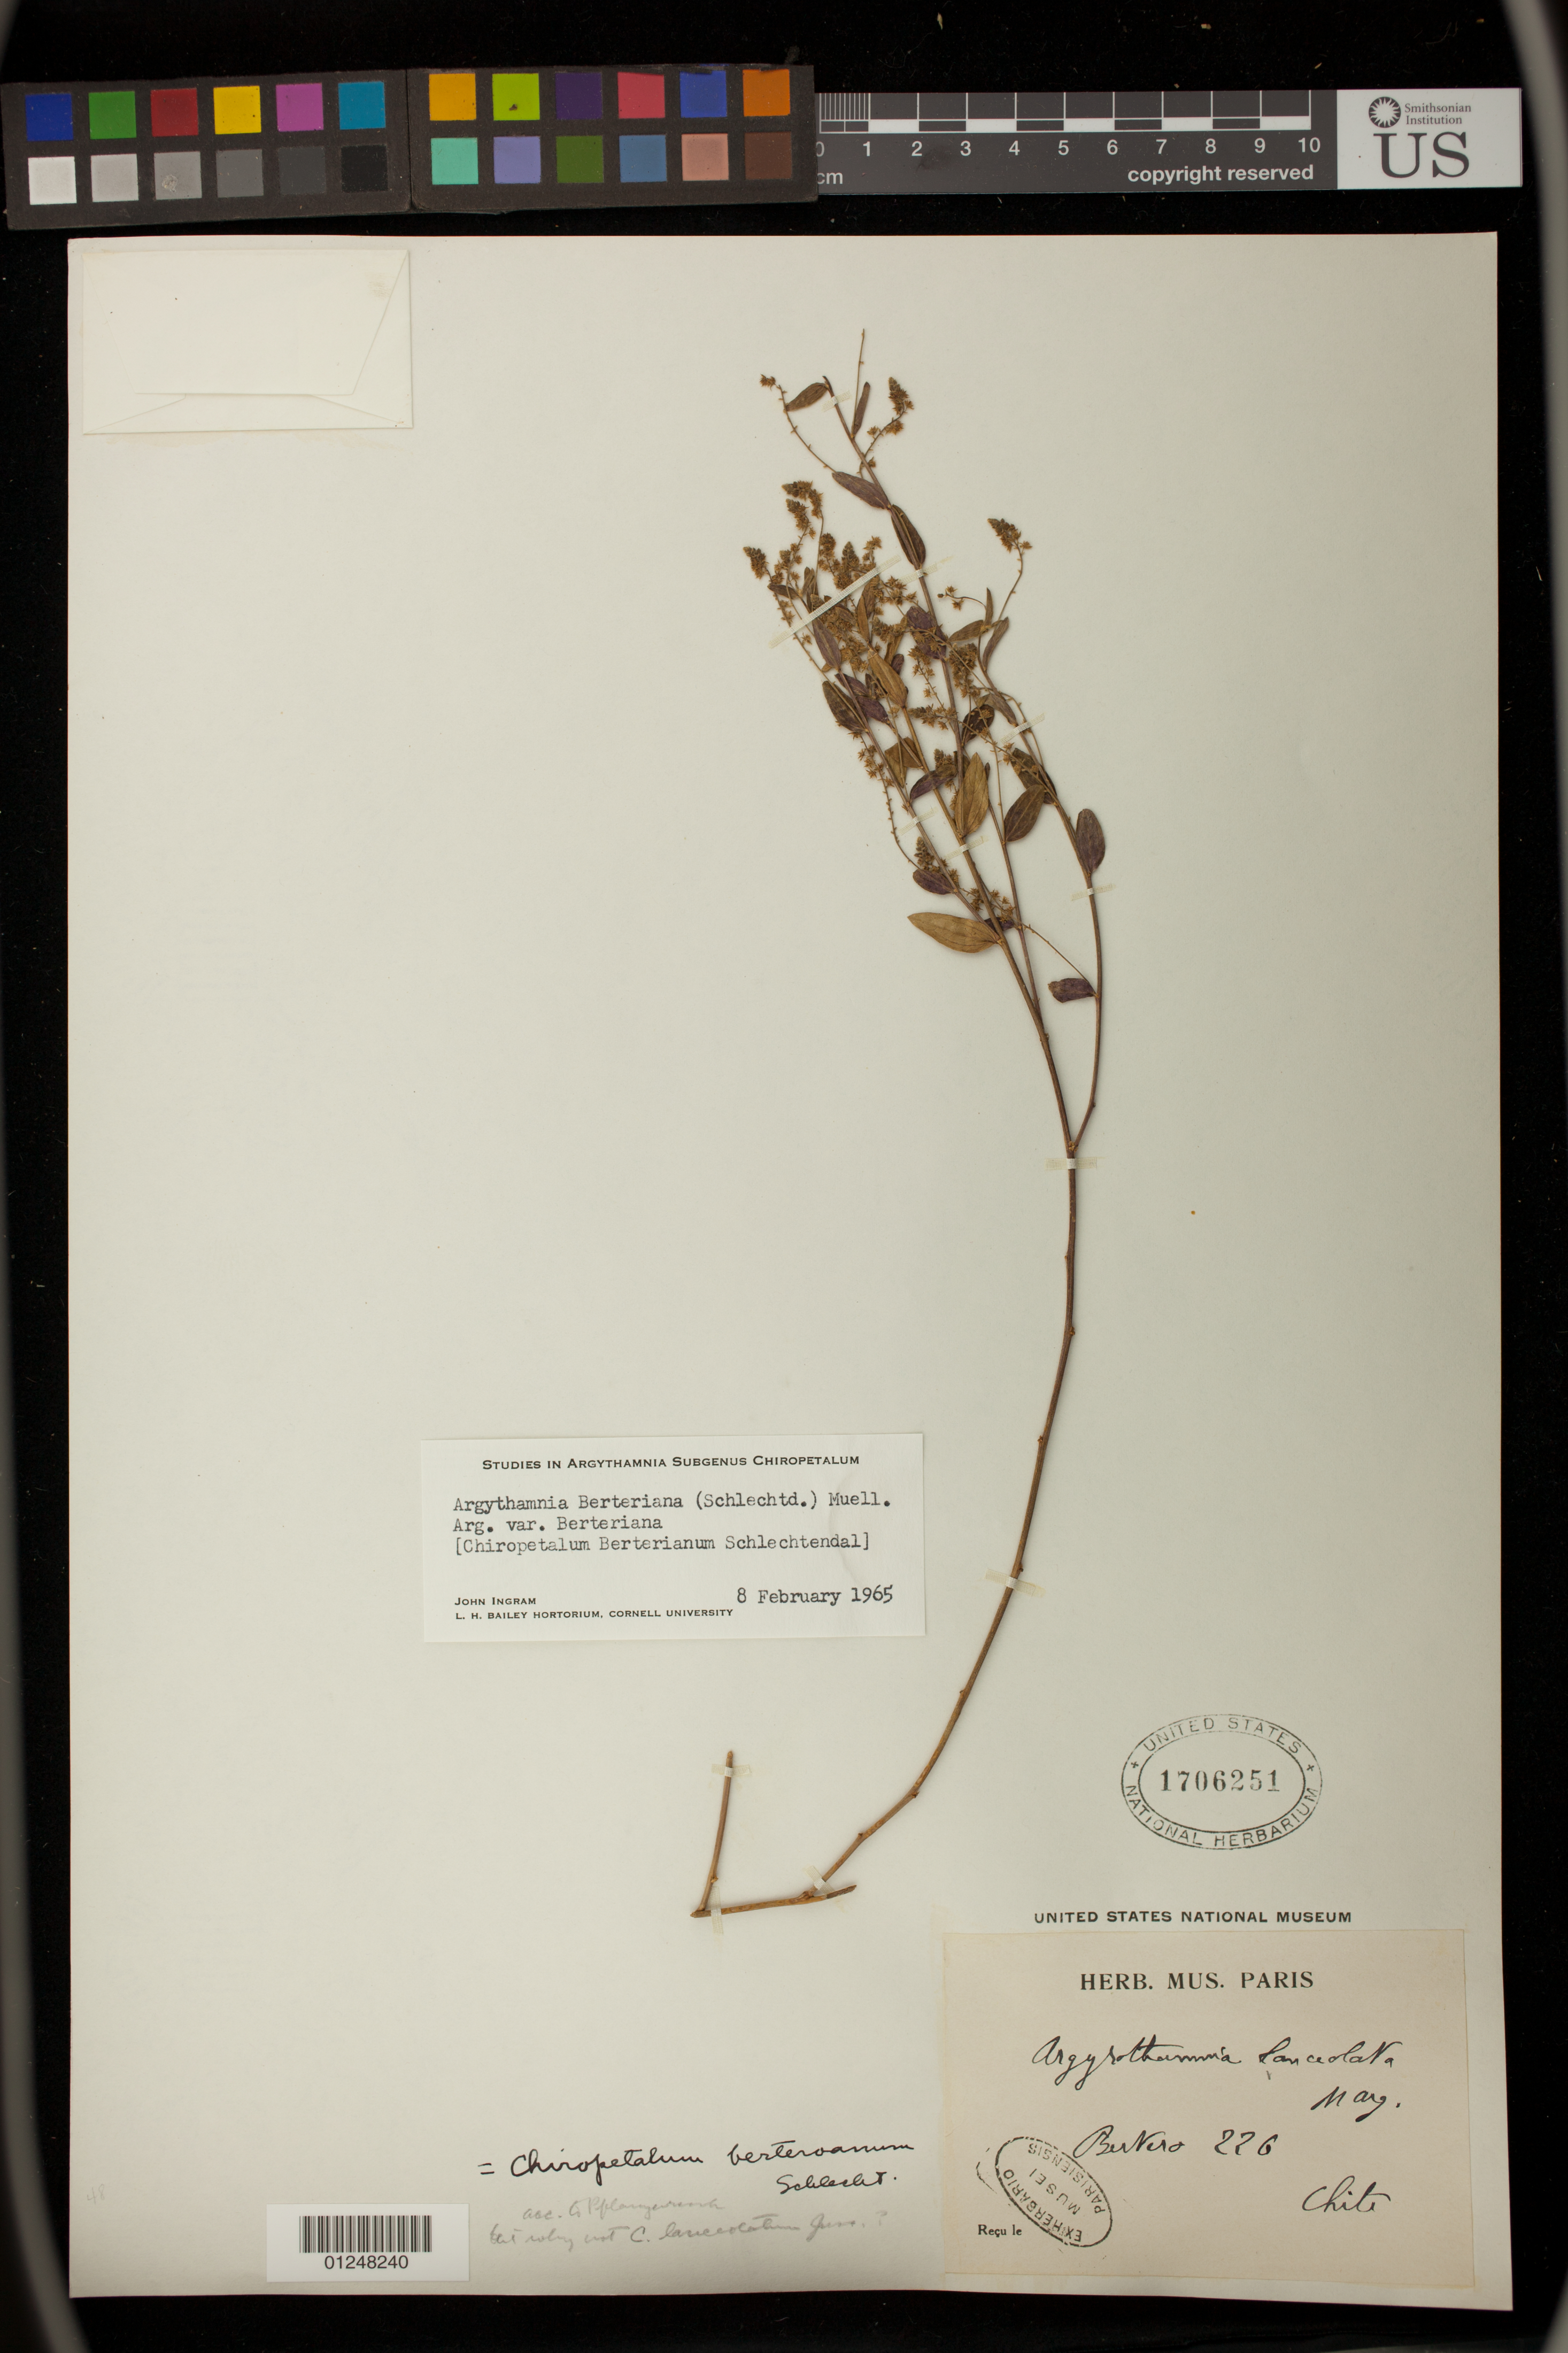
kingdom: Plantae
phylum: Tracheophyta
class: Magnoliopsida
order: Malpighiales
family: Euphorbiaceae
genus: Chiropetalum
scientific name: Chiropetalum berteroanum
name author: Schltdl.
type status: Possible Type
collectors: C. L. G. Bertero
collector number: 226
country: Chile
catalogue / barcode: US 1706251